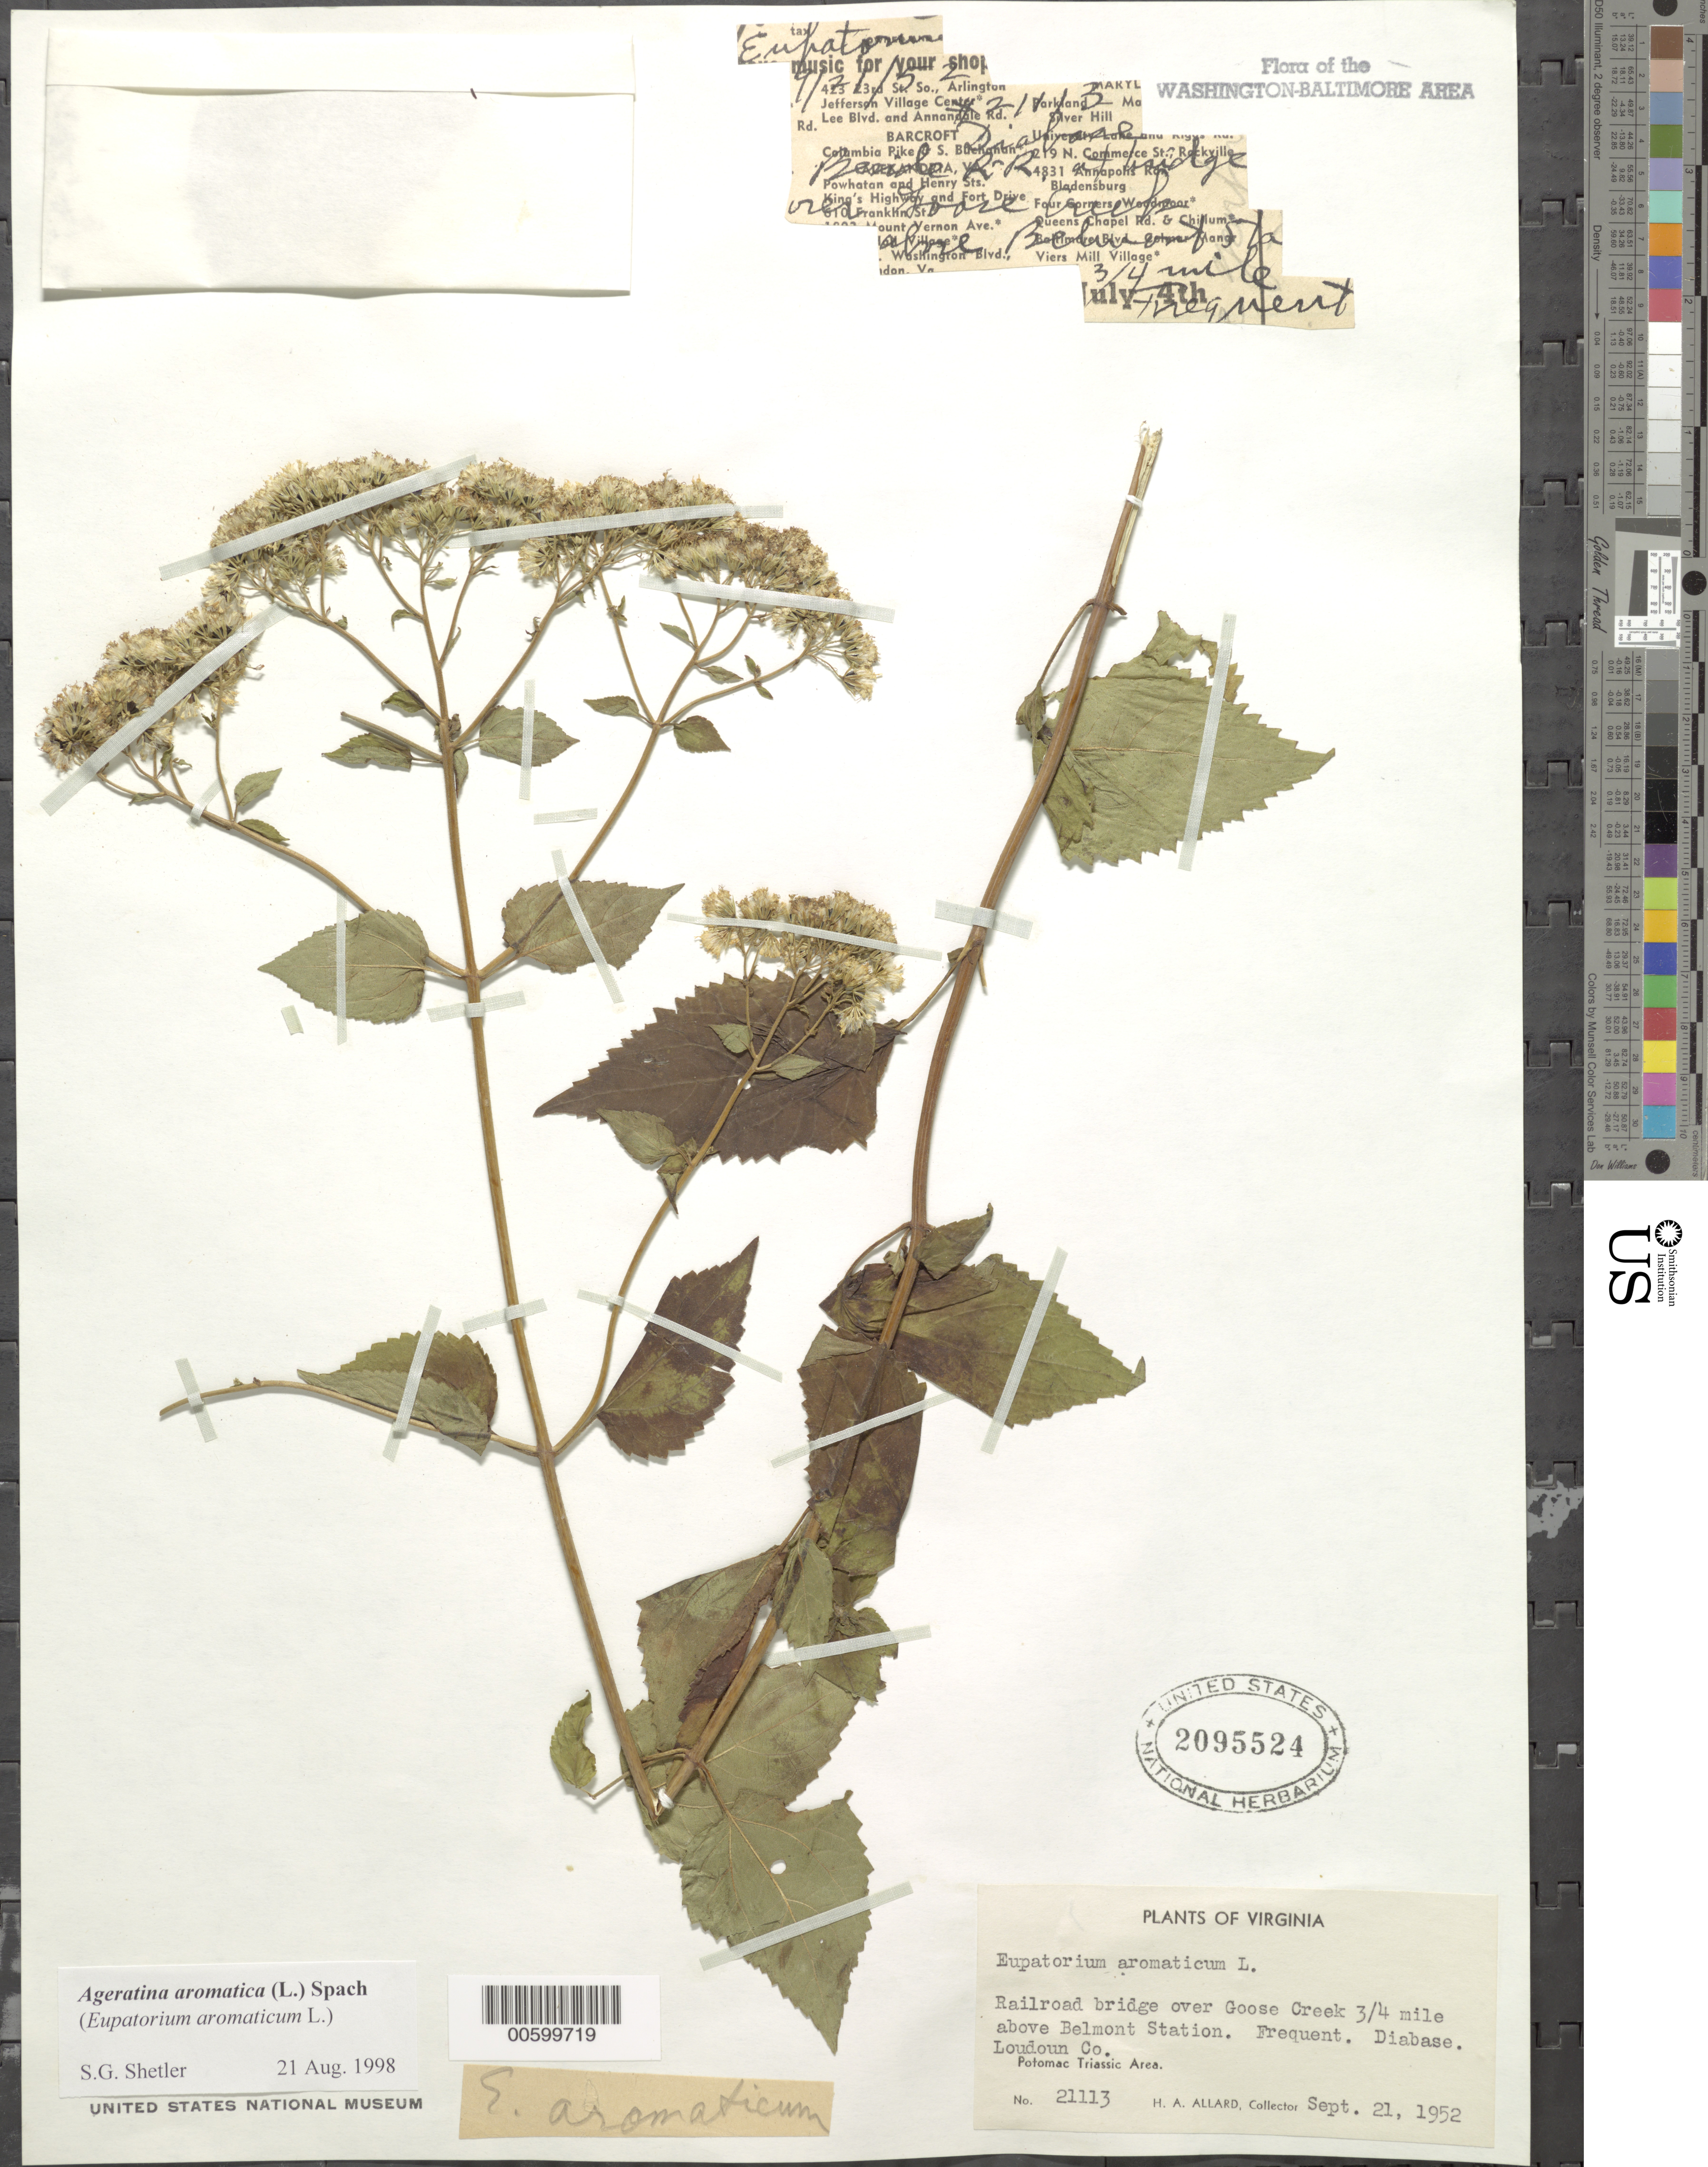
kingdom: Plantae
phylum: Tracheophyta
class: Magnoliopsida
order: Asterales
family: Asteraceae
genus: Ageratina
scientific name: Ageratina aromatica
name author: (L.) Spach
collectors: H. A. Allard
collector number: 21113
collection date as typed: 21 Sep 1952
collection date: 1952-09-21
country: United States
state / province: Virginia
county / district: Loudoun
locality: Over goose creek, above belmont station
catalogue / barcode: US 2095524